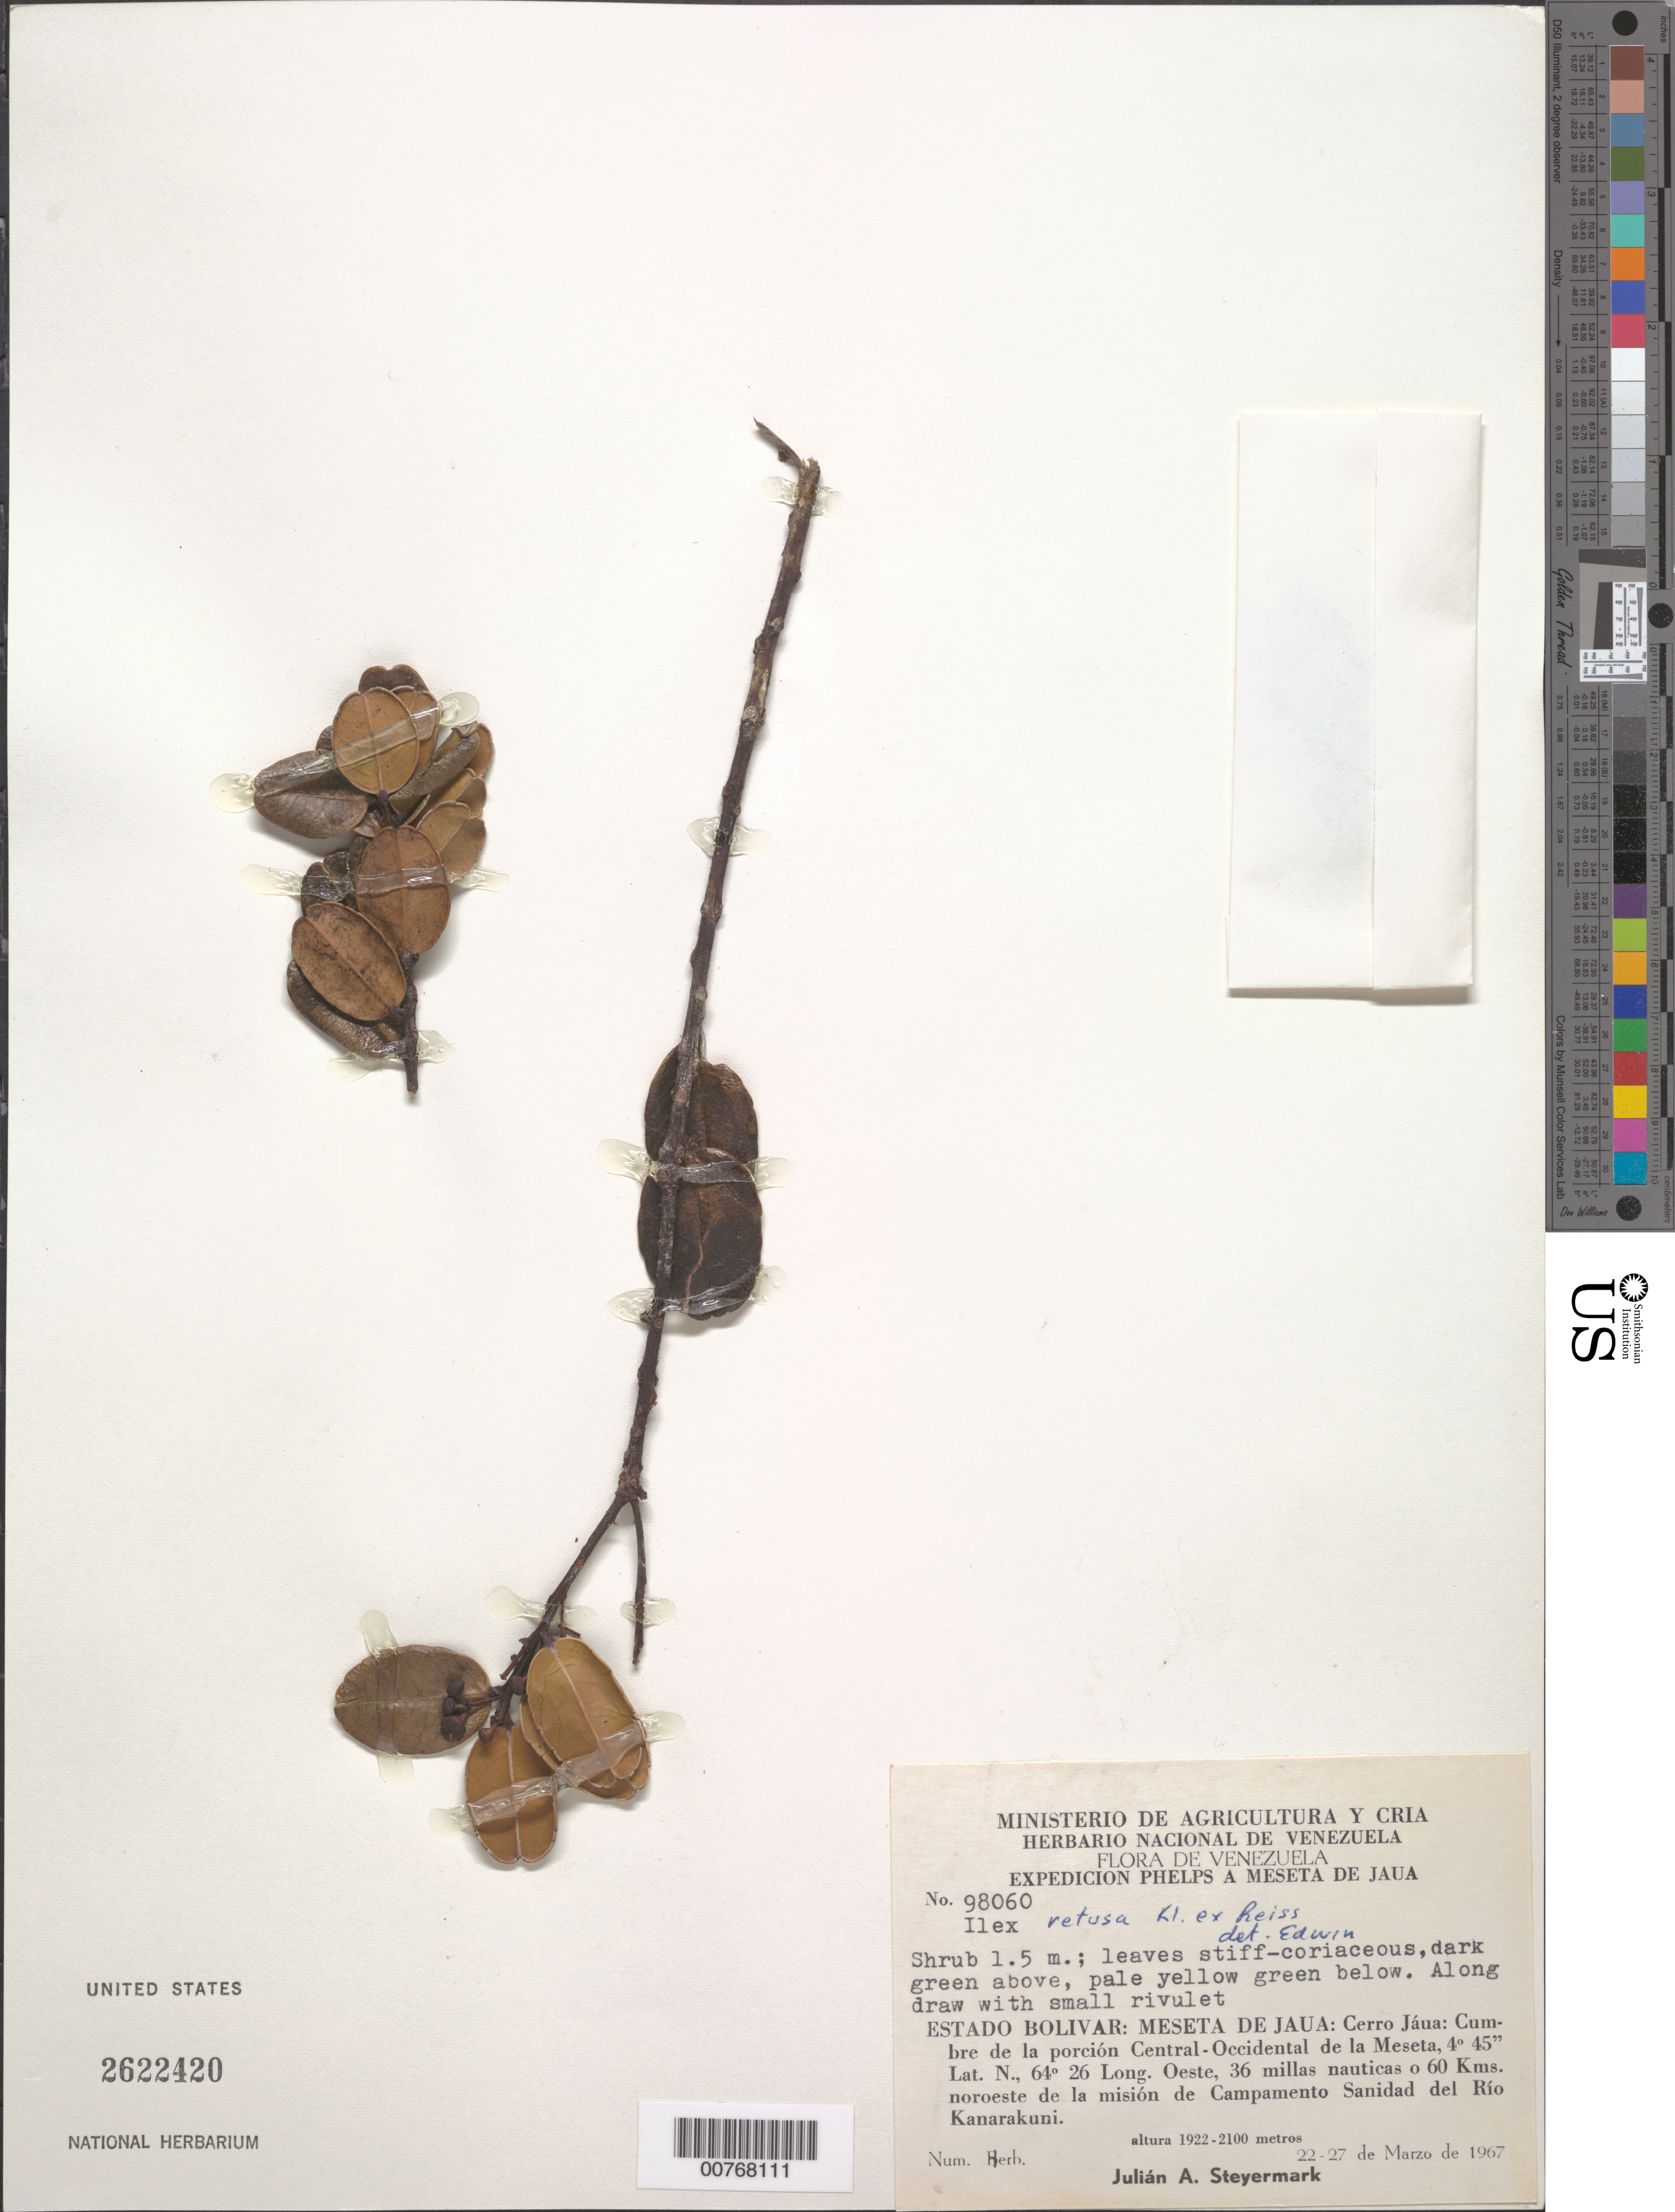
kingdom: Plantae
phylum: Tracheophyta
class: Magnoliopsida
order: Aquifoliales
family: Aquifoliaceae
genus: Ilex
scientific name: Ilex retusa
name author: Klotzsch ex Reissek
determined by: Edwin, G.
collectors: J. Steyermark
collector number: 98060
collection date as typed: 22-Mar-67 to 27-Mar-67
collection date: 1967-03-22/1967-03-27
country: Venezuela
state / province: Bolívar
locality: Meseta del Jaua: Cerro Jáua, cumbre de la porcion Central-Occidental de la Meseta, 36 millas nauticas o 60 km NO de la mision de Campamento Sanidad del Río Kanarakuni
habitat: Along draw with small rivulet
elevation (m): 1922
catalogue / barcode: US 2622420